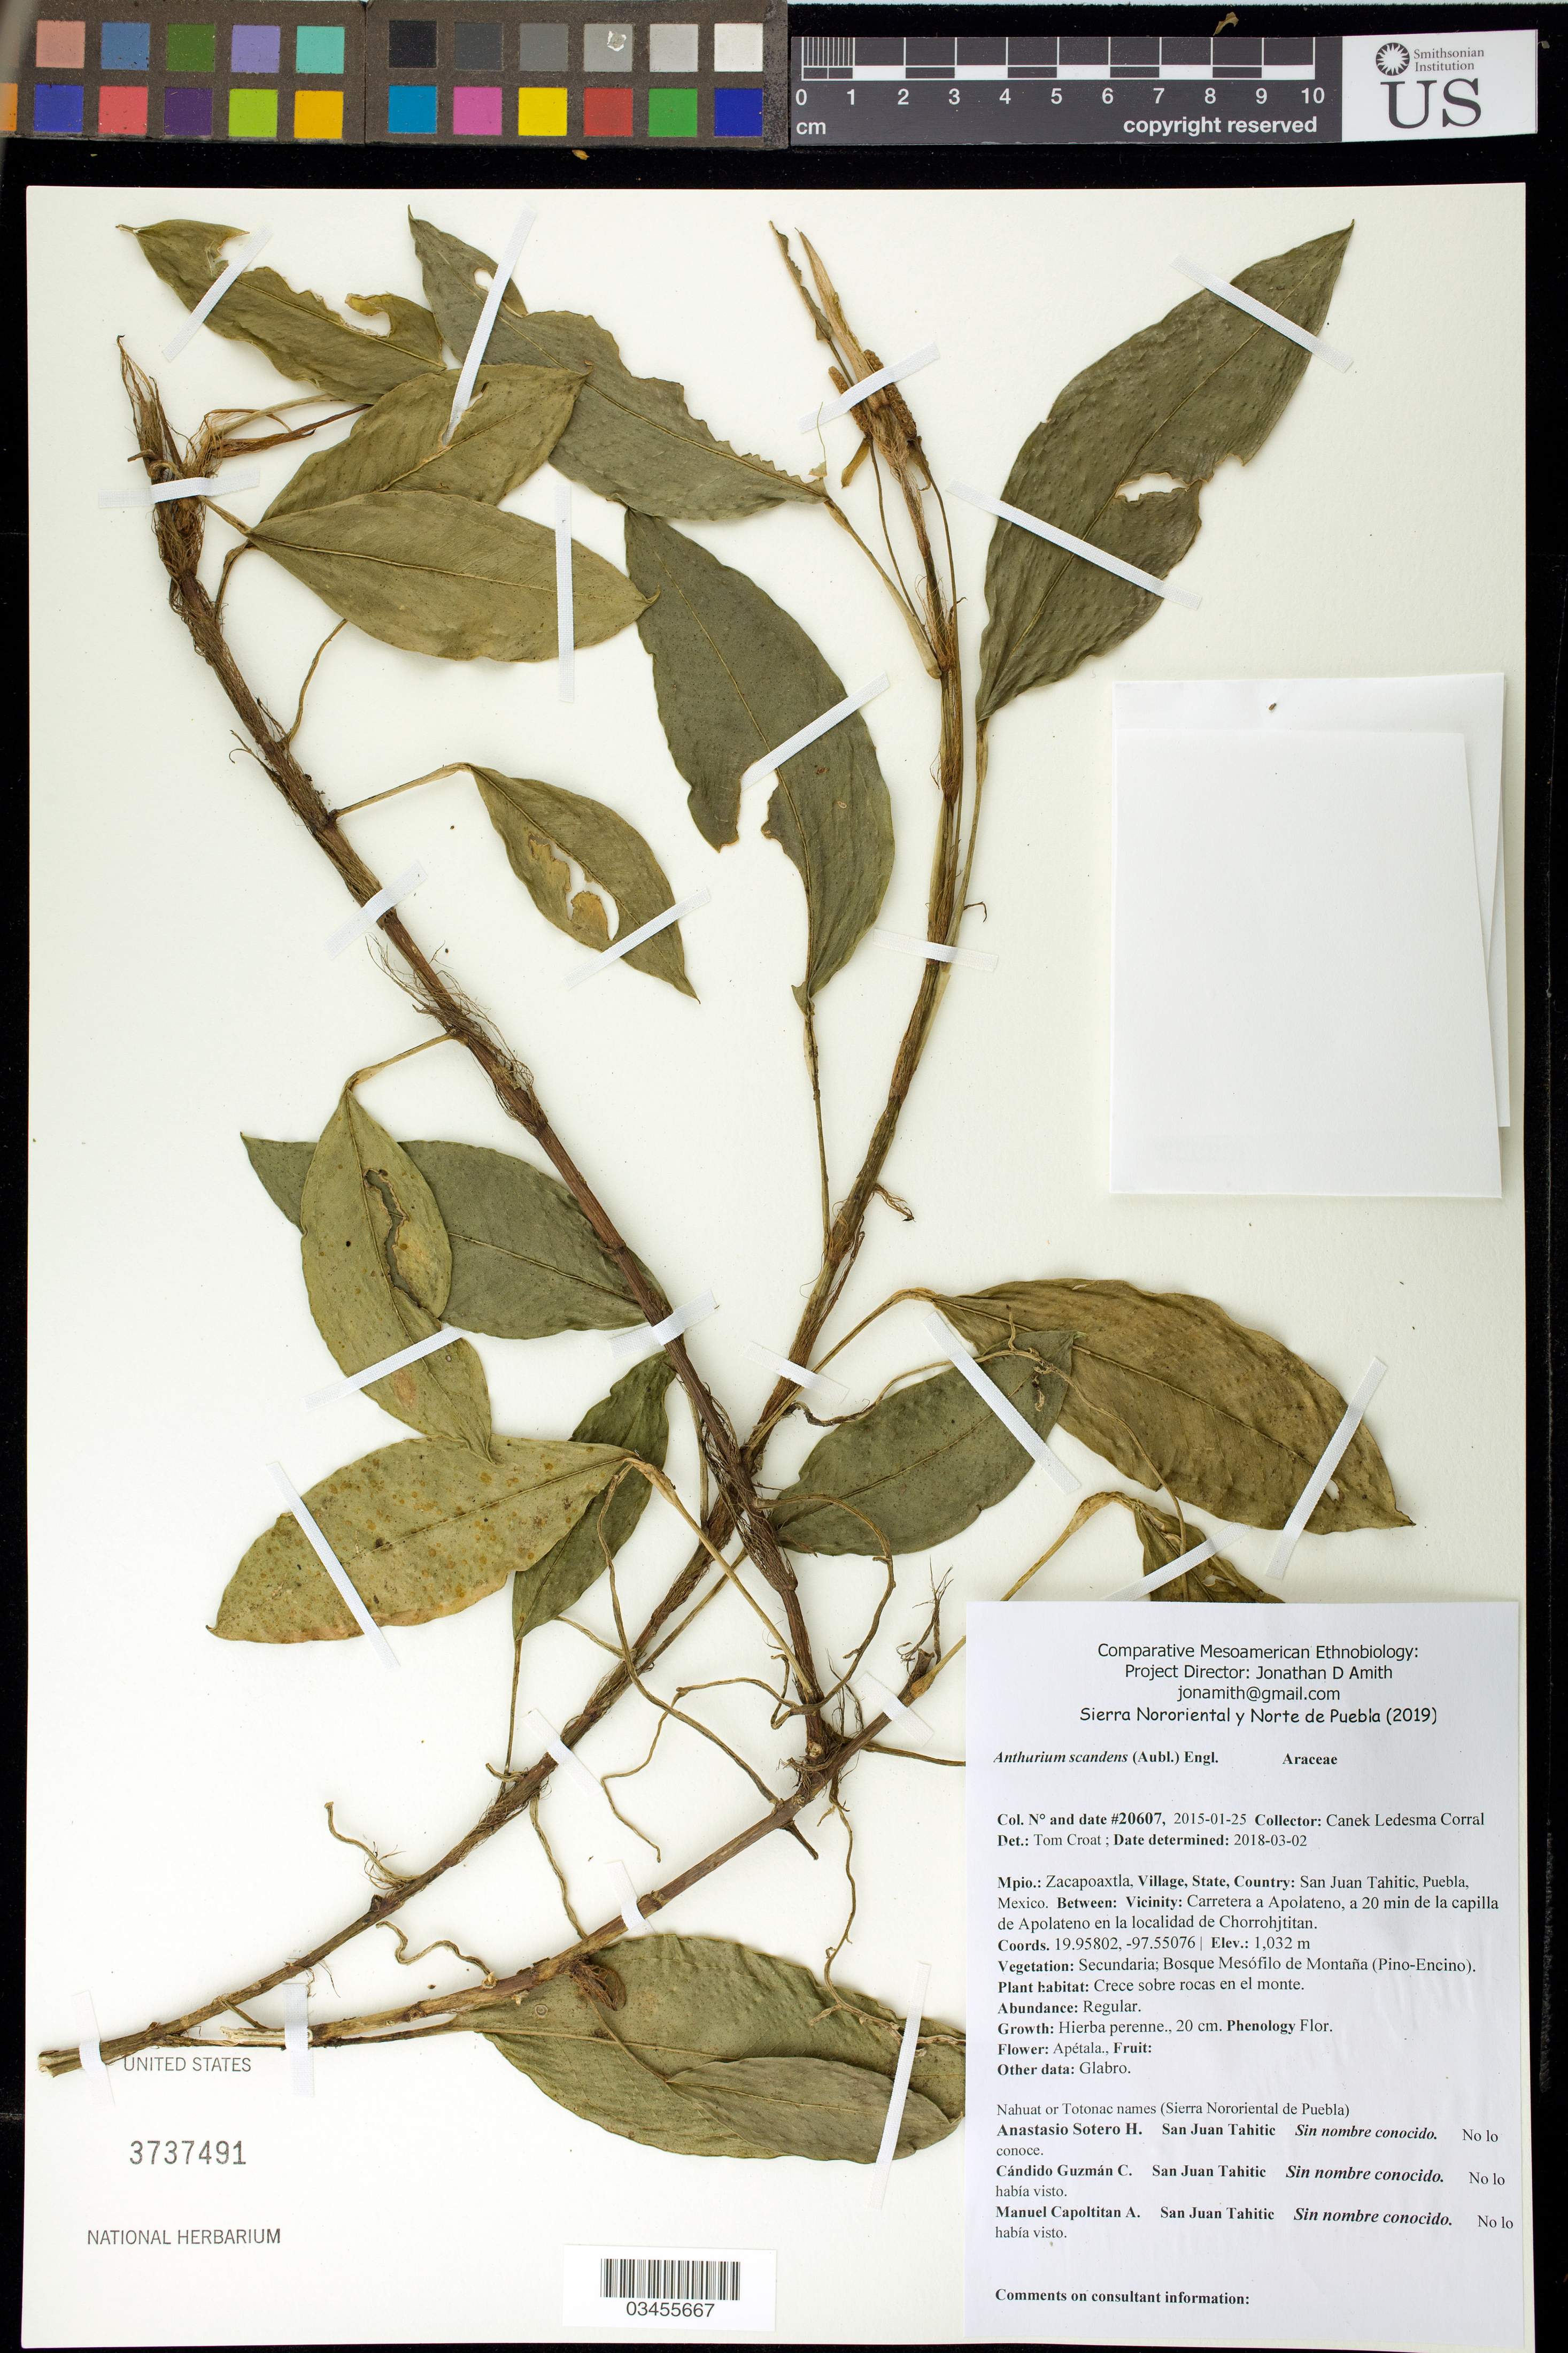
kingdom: Plantae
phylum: Tracheophyta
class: Liliopsida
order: Alismatales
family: Araceae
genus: Anthurium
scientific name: Anthurium scandens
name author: (Aubl.) Engl.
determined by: Croat, Thomas B., Missouri Botanical Garden (MO)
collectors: Canek Ledesma C.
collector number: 20607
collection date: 2015-01-25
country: México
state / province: Puebla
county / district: Zacapoaxtla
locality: PUEBLO: San Juan Tahitic; LOCALIDAD EXACTA: Carretera a Apolateno, a 20 minutos de la capilla de Apolateno en la localidad de Chorrohjtitan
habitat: Bosque mesófilo de montaña (Pino-Encino) | Crece sobre rocas en el monte.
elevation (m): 1032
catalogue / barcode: US 3737491